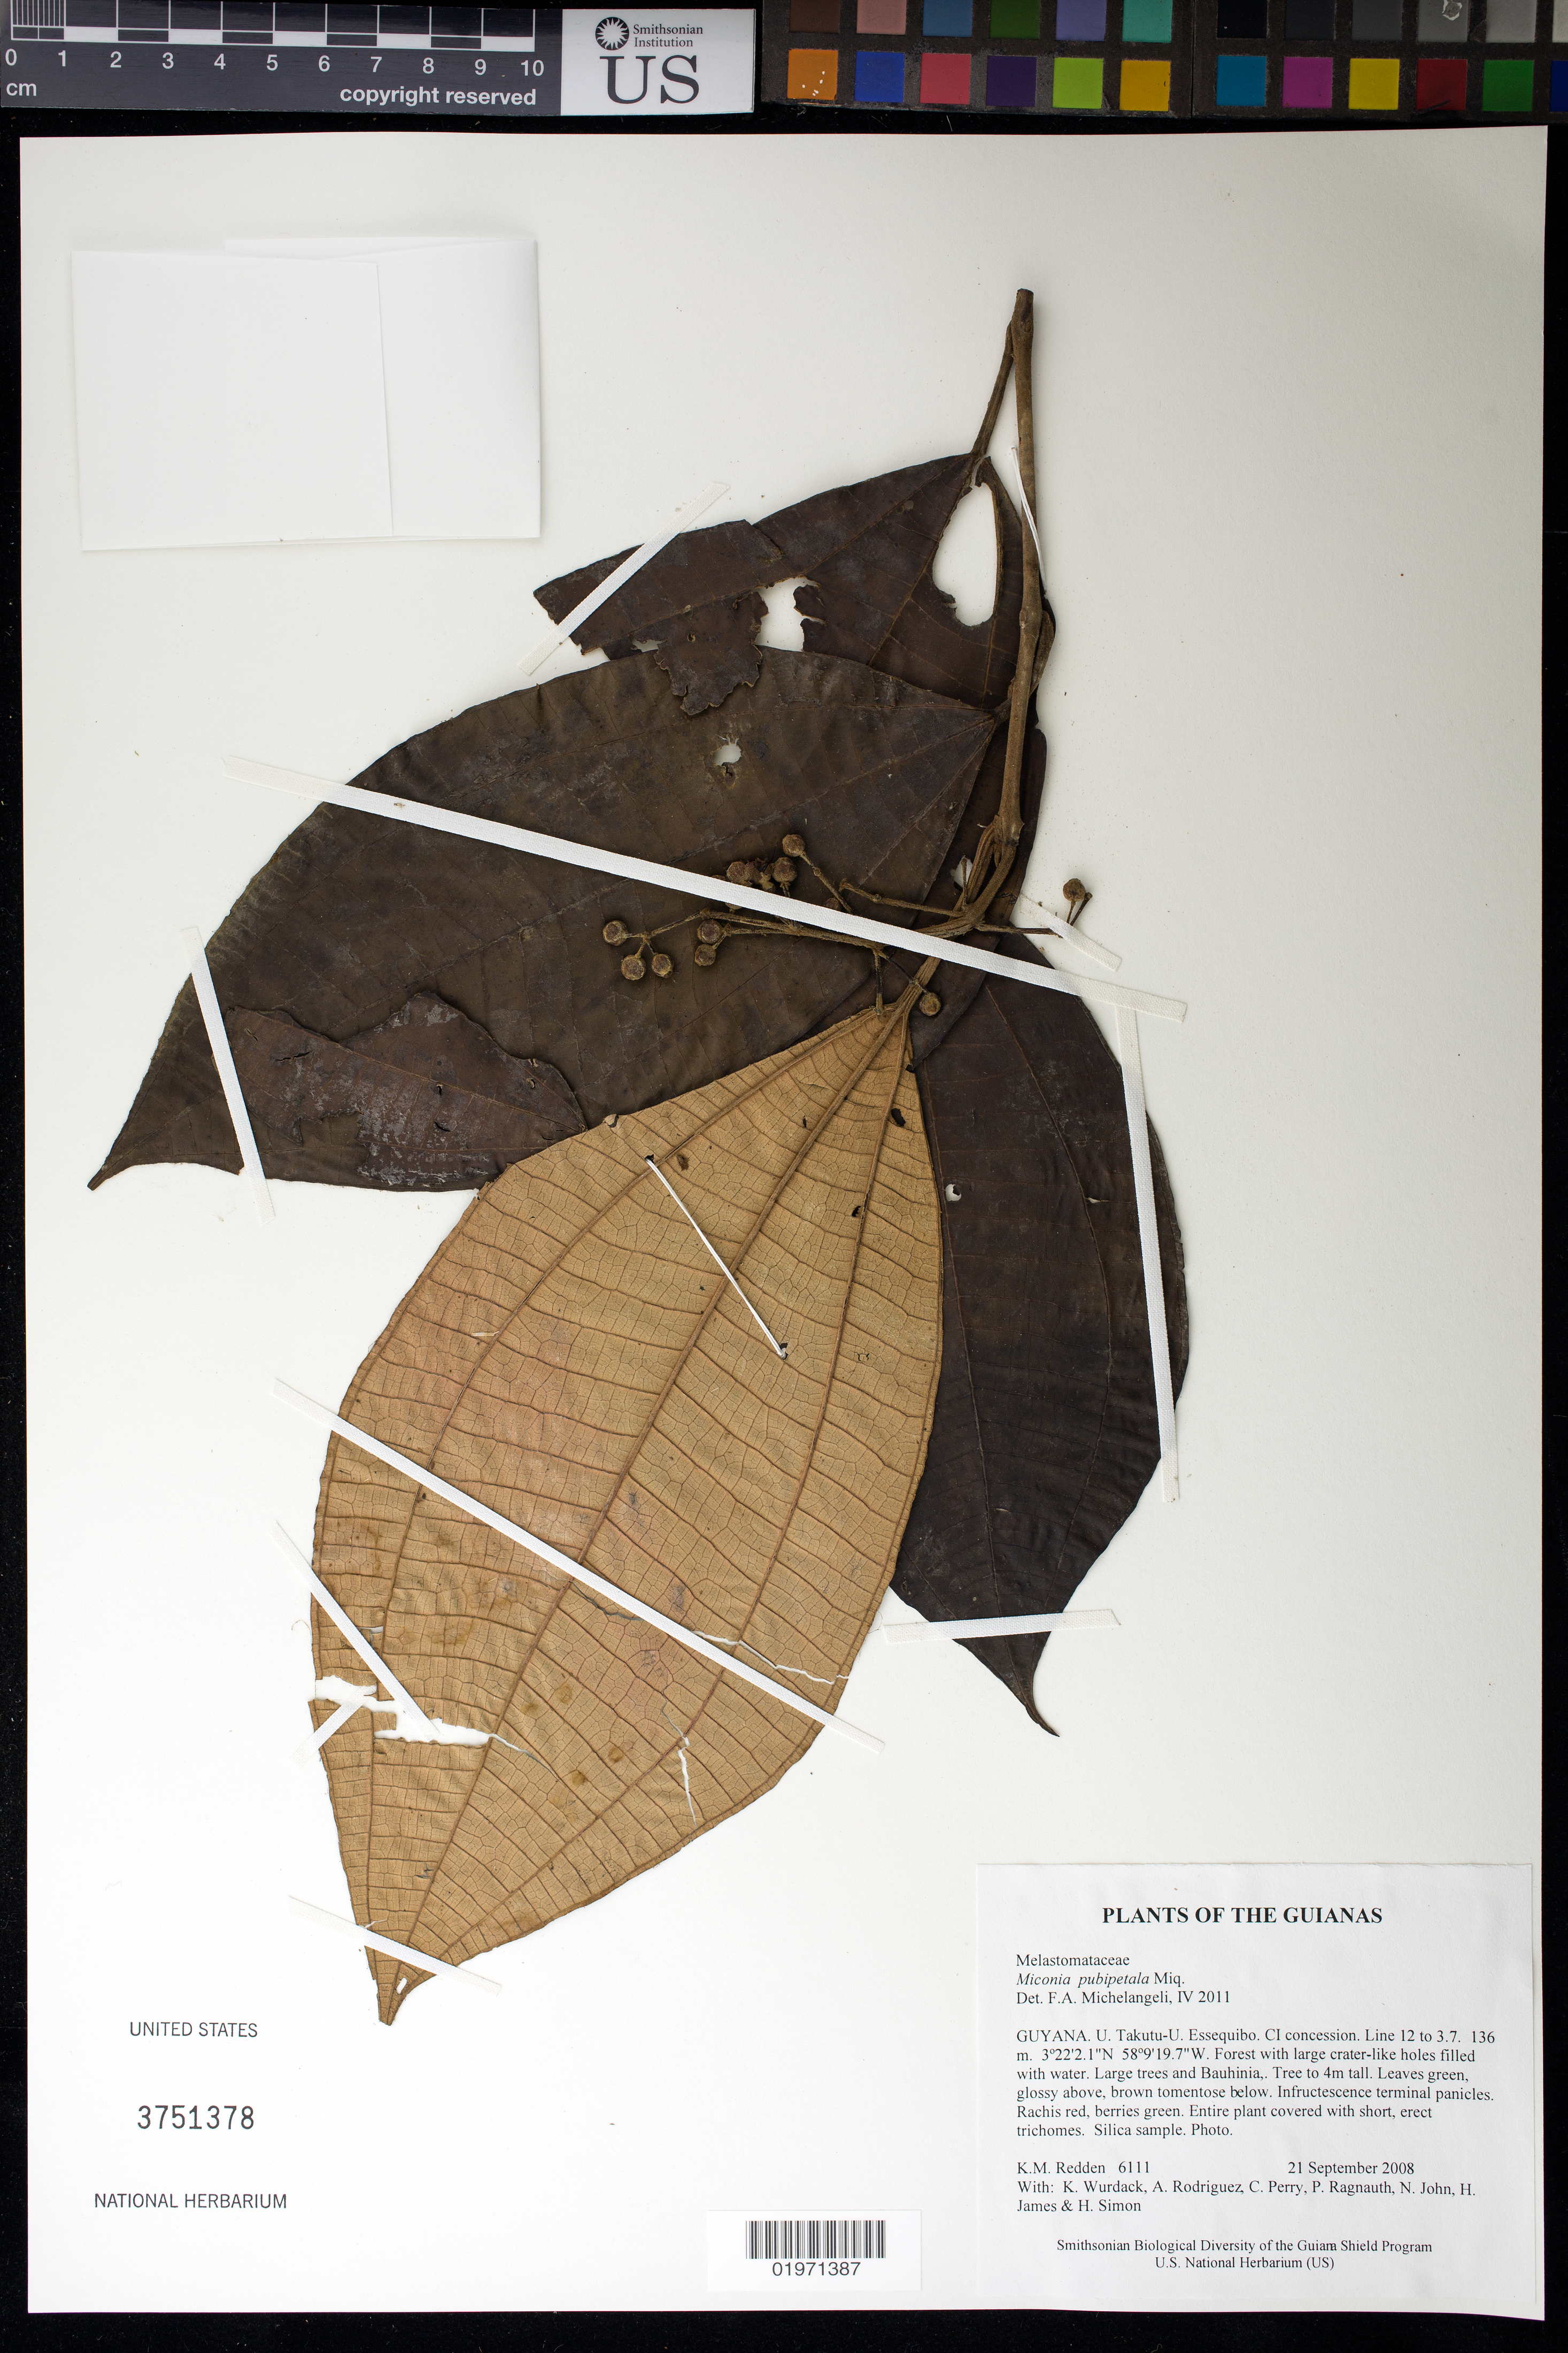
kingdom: Plantae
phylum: Tracheophyta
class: Magnoliopsida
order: Myrtales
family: Melastomataceae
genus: Miconia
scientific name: Miconia pubipetala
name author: Miq.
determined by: Michelangeli, F. A.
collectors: K. M. Redden, K. Wurdack, A. Rodriguez, C. Perry, P. Ragnauth, N. John, H. James & H. Simon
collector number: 6111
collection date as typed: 21 September 2008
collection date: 2008-09-21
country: Guyana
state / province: U. Takutu-U. Essequibo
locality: CI concession. Line 12 to 3.7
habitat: Forest with large crater-like holes filled with water. Large trees and Bauhinia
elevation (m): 136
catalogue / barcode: US 3751378